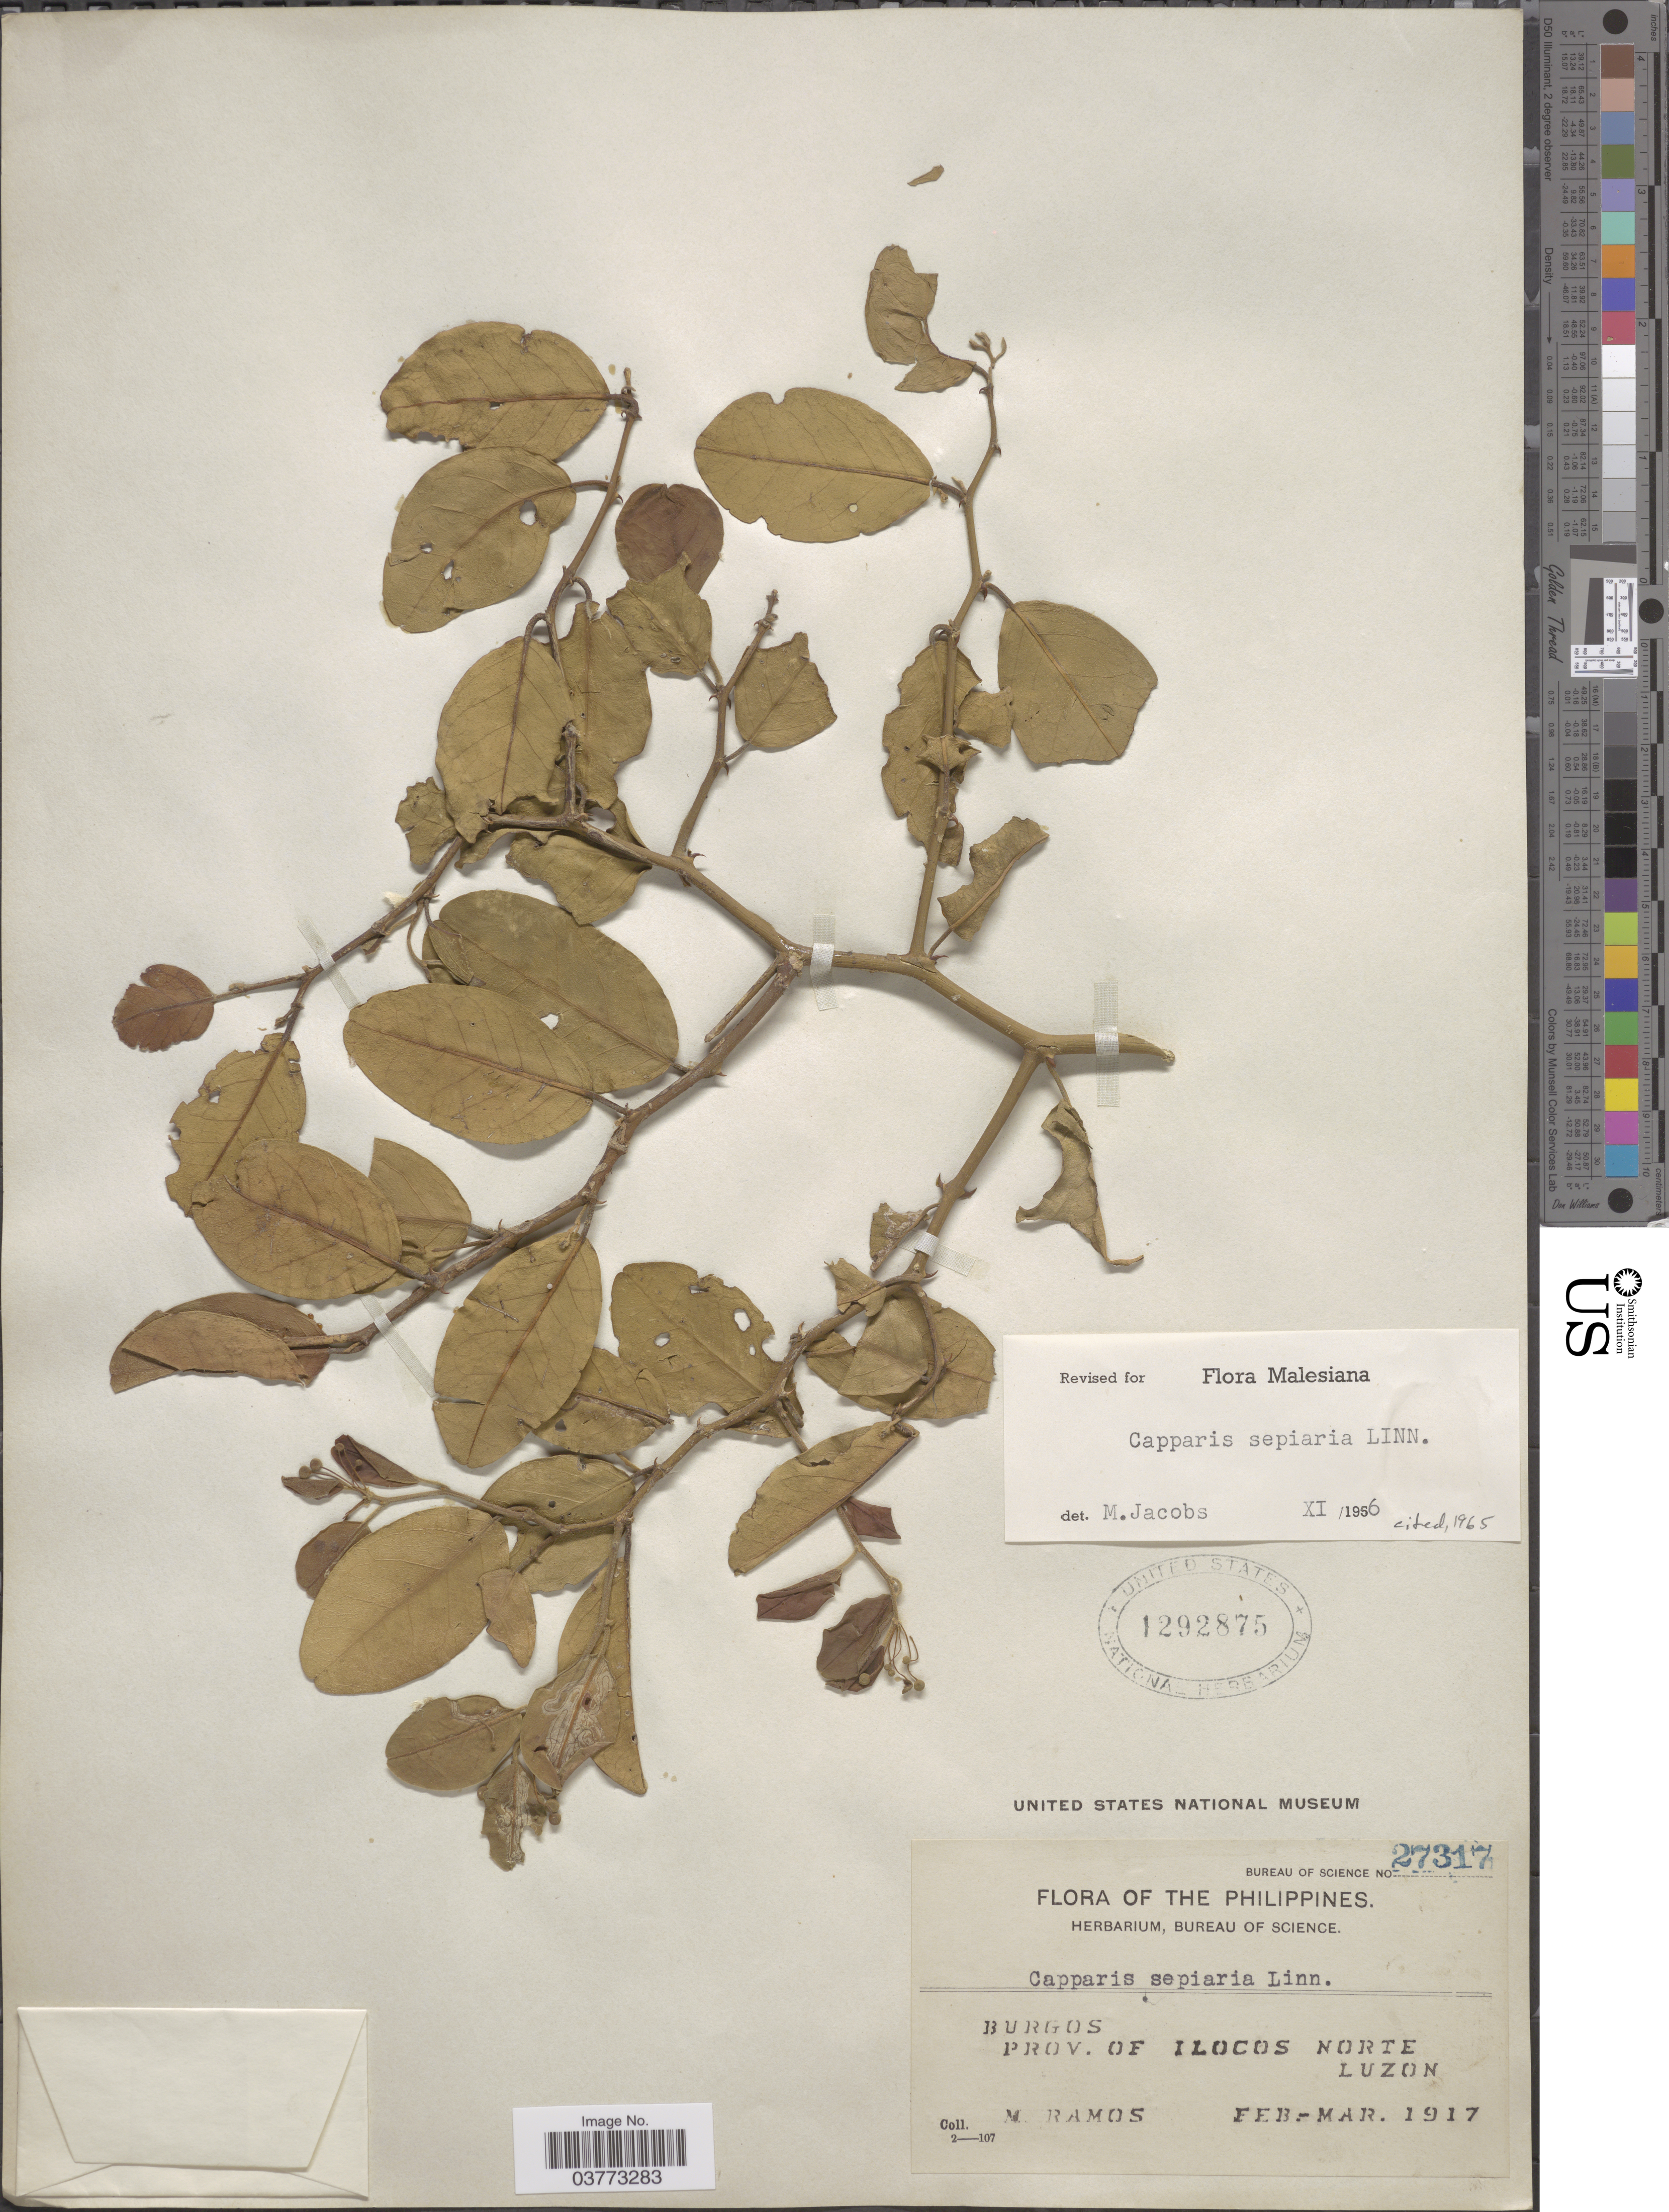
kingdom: Plantae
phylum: Tracheophyta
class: Magnoliopsida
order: Brassicales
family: Capparaceae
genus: Capparis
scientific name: Capparis sepiaria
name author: L.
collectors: M. Ramos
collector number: Bureau of Science 27317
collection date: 1917-02/1917-03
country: Philippines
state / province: Ilocos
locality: The Philippines. Burgos. Prov. of Ilocos Norte. Luzon.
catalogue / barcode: US 1292875